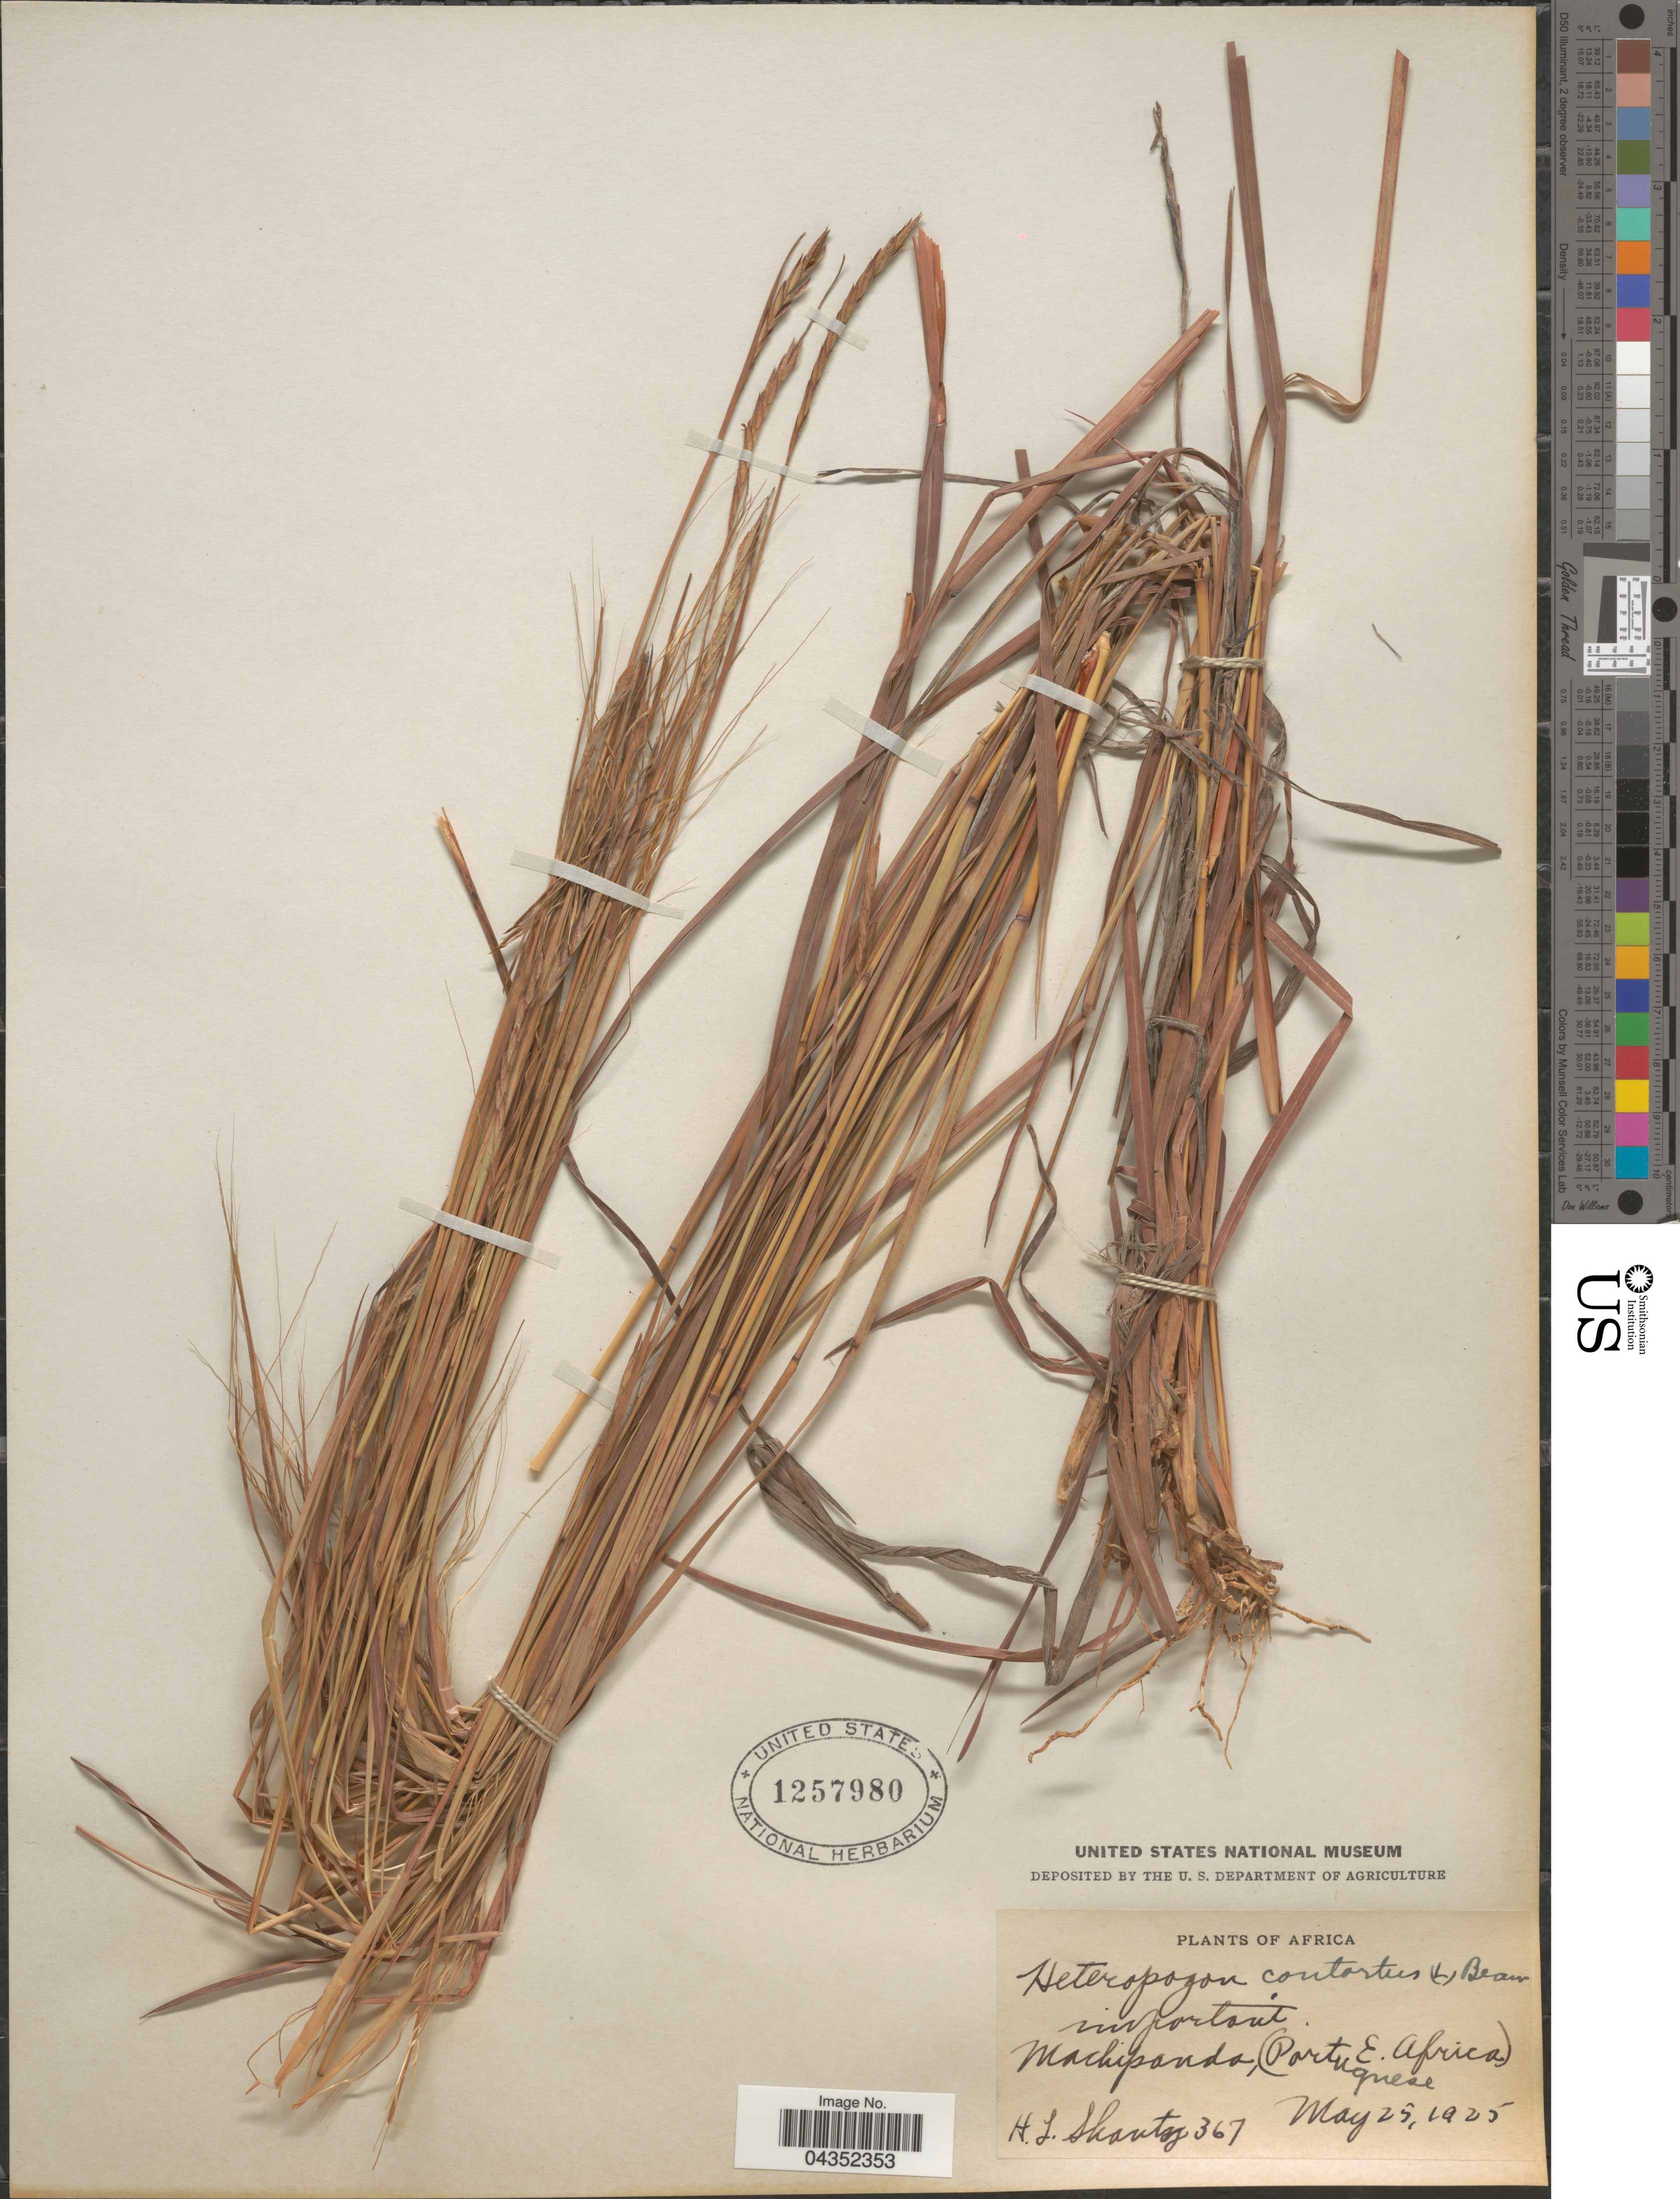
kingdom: Plantae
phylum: Tracheophyta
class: Liliopsida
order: Poales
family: Poaceae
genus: Heteropogon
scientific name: Heteropogon contortus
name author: (L.) P. Beauv. ex Roem. & Schult.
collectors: H. Shantz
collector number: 367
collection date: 1925-05-25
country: Mozambique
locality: Machipanda. (Portuguese E. Africa).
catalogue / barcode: US 1257980